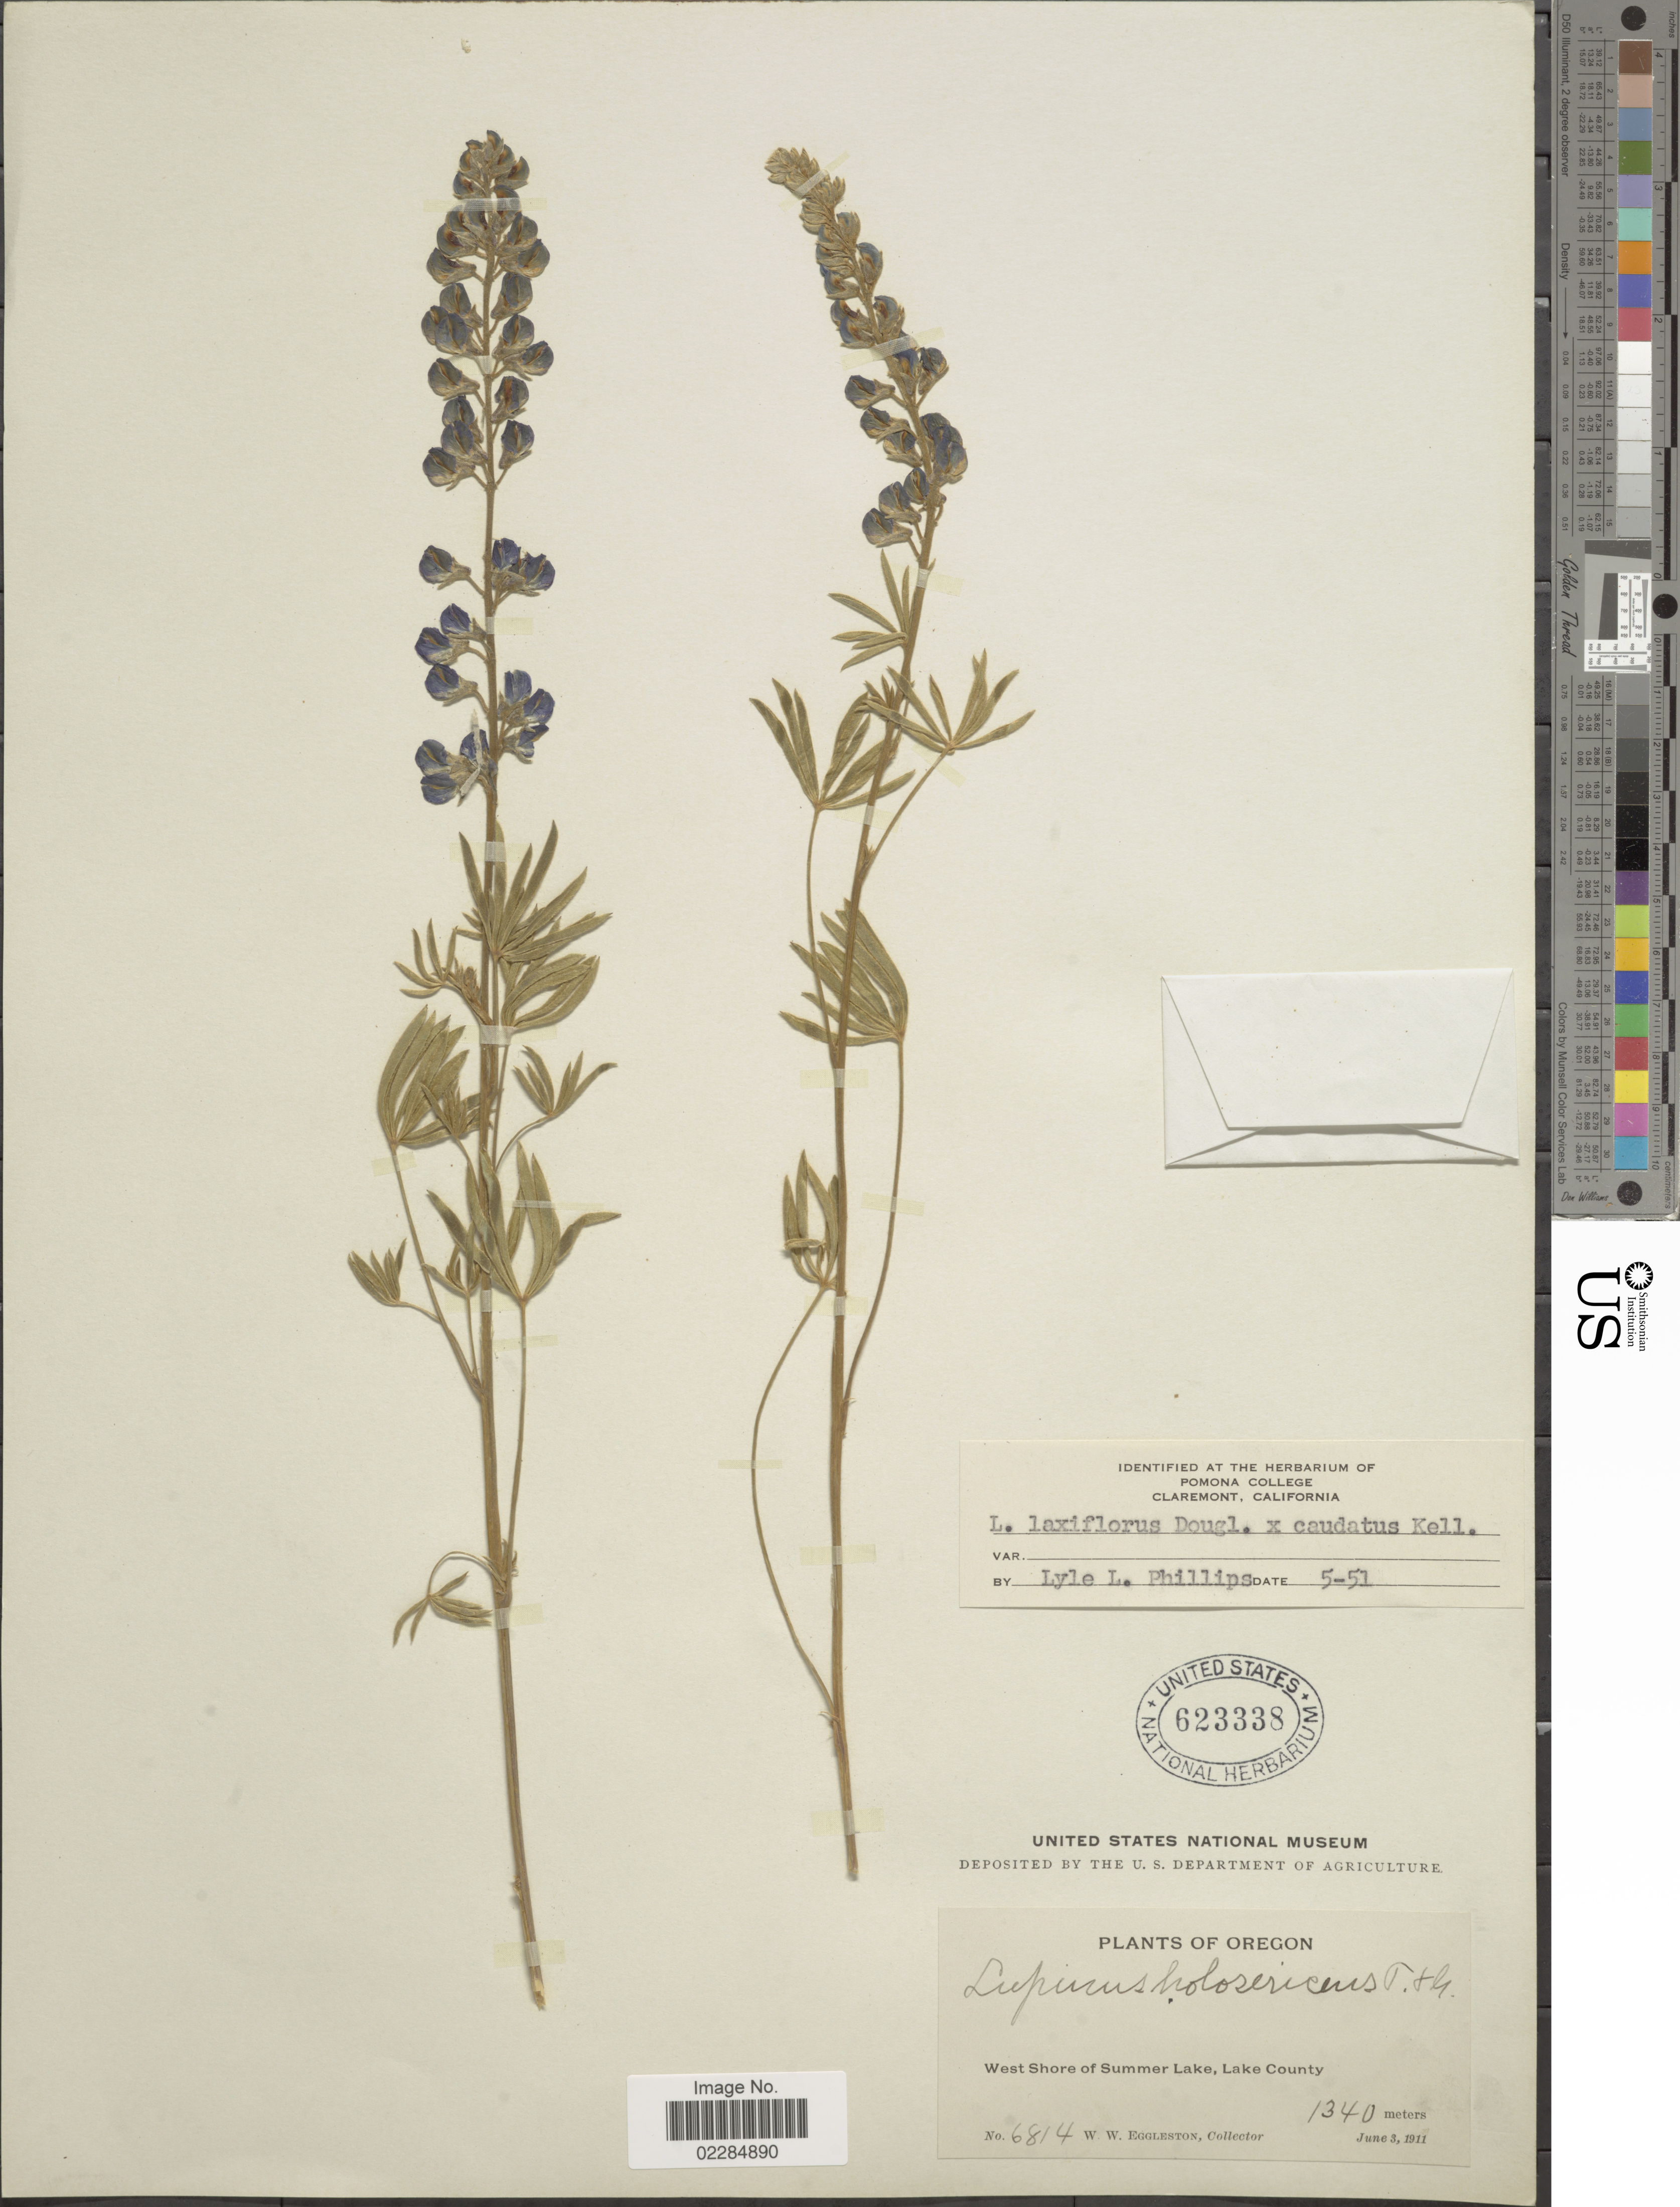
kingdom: Plantae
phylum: Tracheophyta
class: Magnoliopsida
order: Fabales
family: Fabaceae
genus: Lupinus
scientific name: Lupinus caudatus x L. laxiflorus Douglas ex Lindl.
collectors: W. W. Eggleston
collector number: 6814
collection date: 1911-06-03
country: United States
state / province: Oregon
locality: West Shore of Summer Lake, Lake County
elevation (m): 1340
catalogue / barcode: US 623338